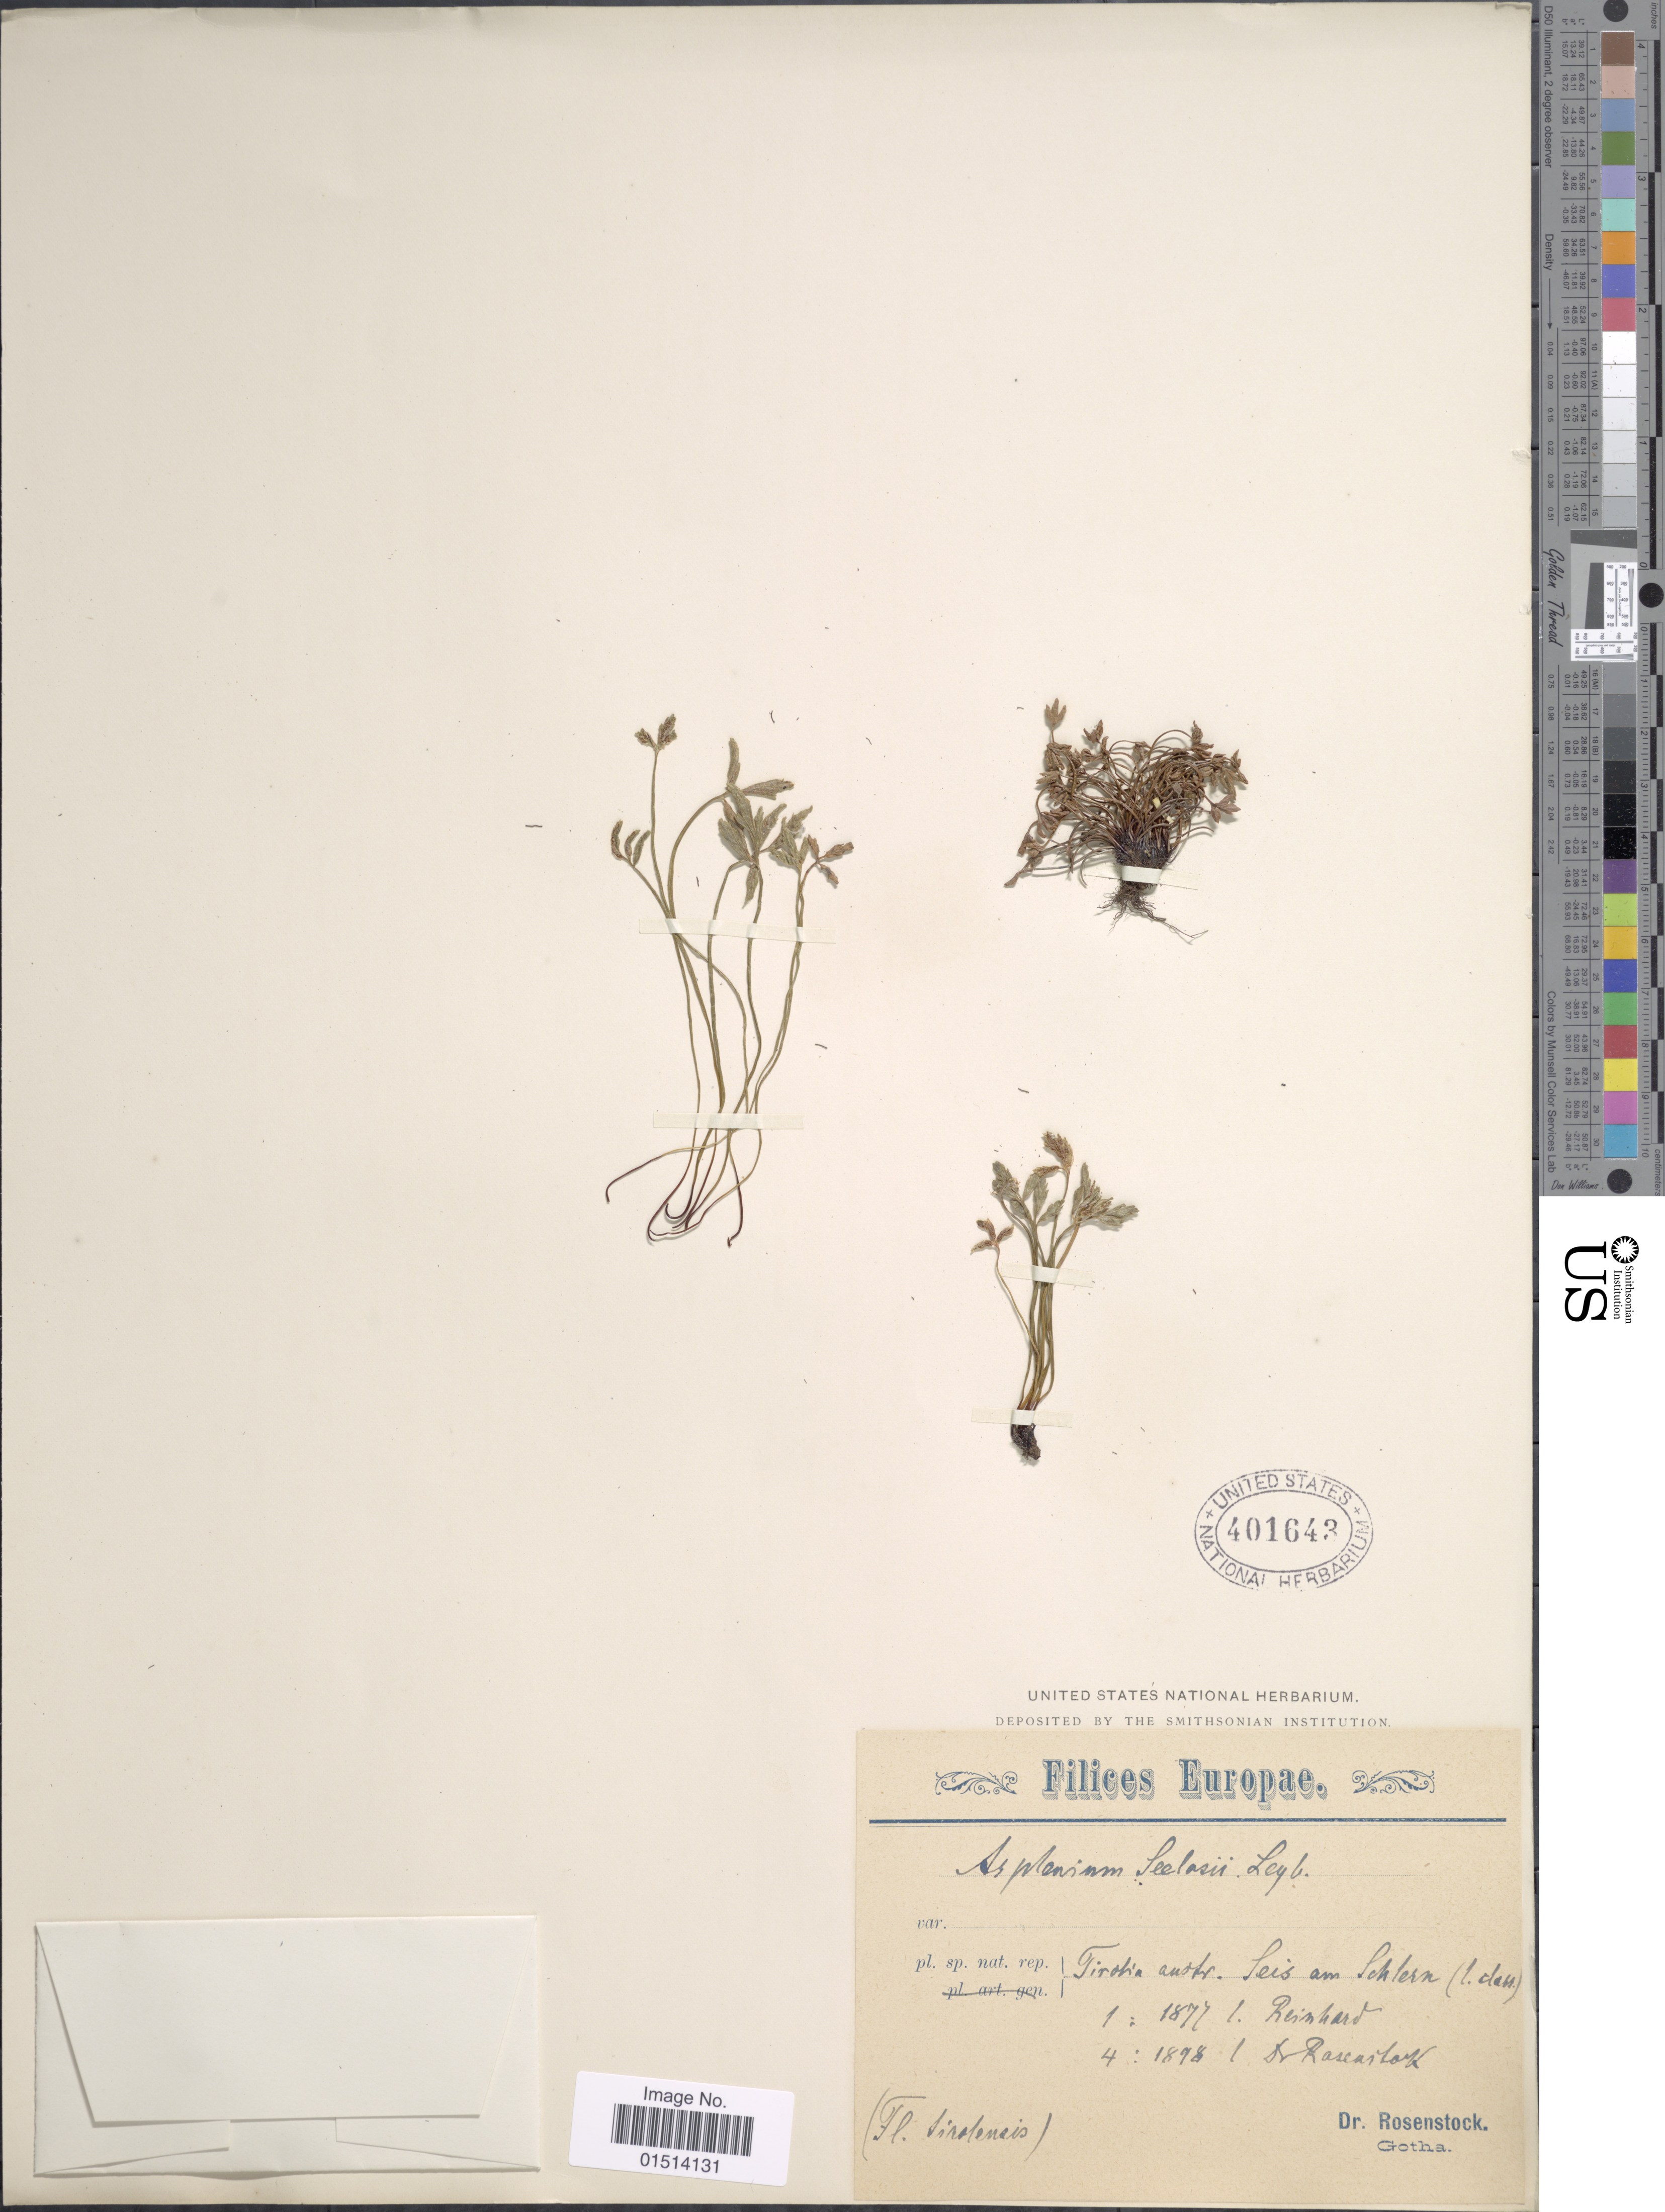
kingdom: Plantae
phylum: Tracheophyta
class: Polypodiopsida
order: Polypodiales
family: Aspleniaceae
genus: Asplenium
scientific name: Asplenium seelosii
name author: Leyb.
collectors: E. Rosenstock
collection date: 1898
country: Austria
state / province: Tirol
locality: Tirolia austr., Seis am Schtern (I.dam.) [interpreted]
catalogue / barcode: US 401643